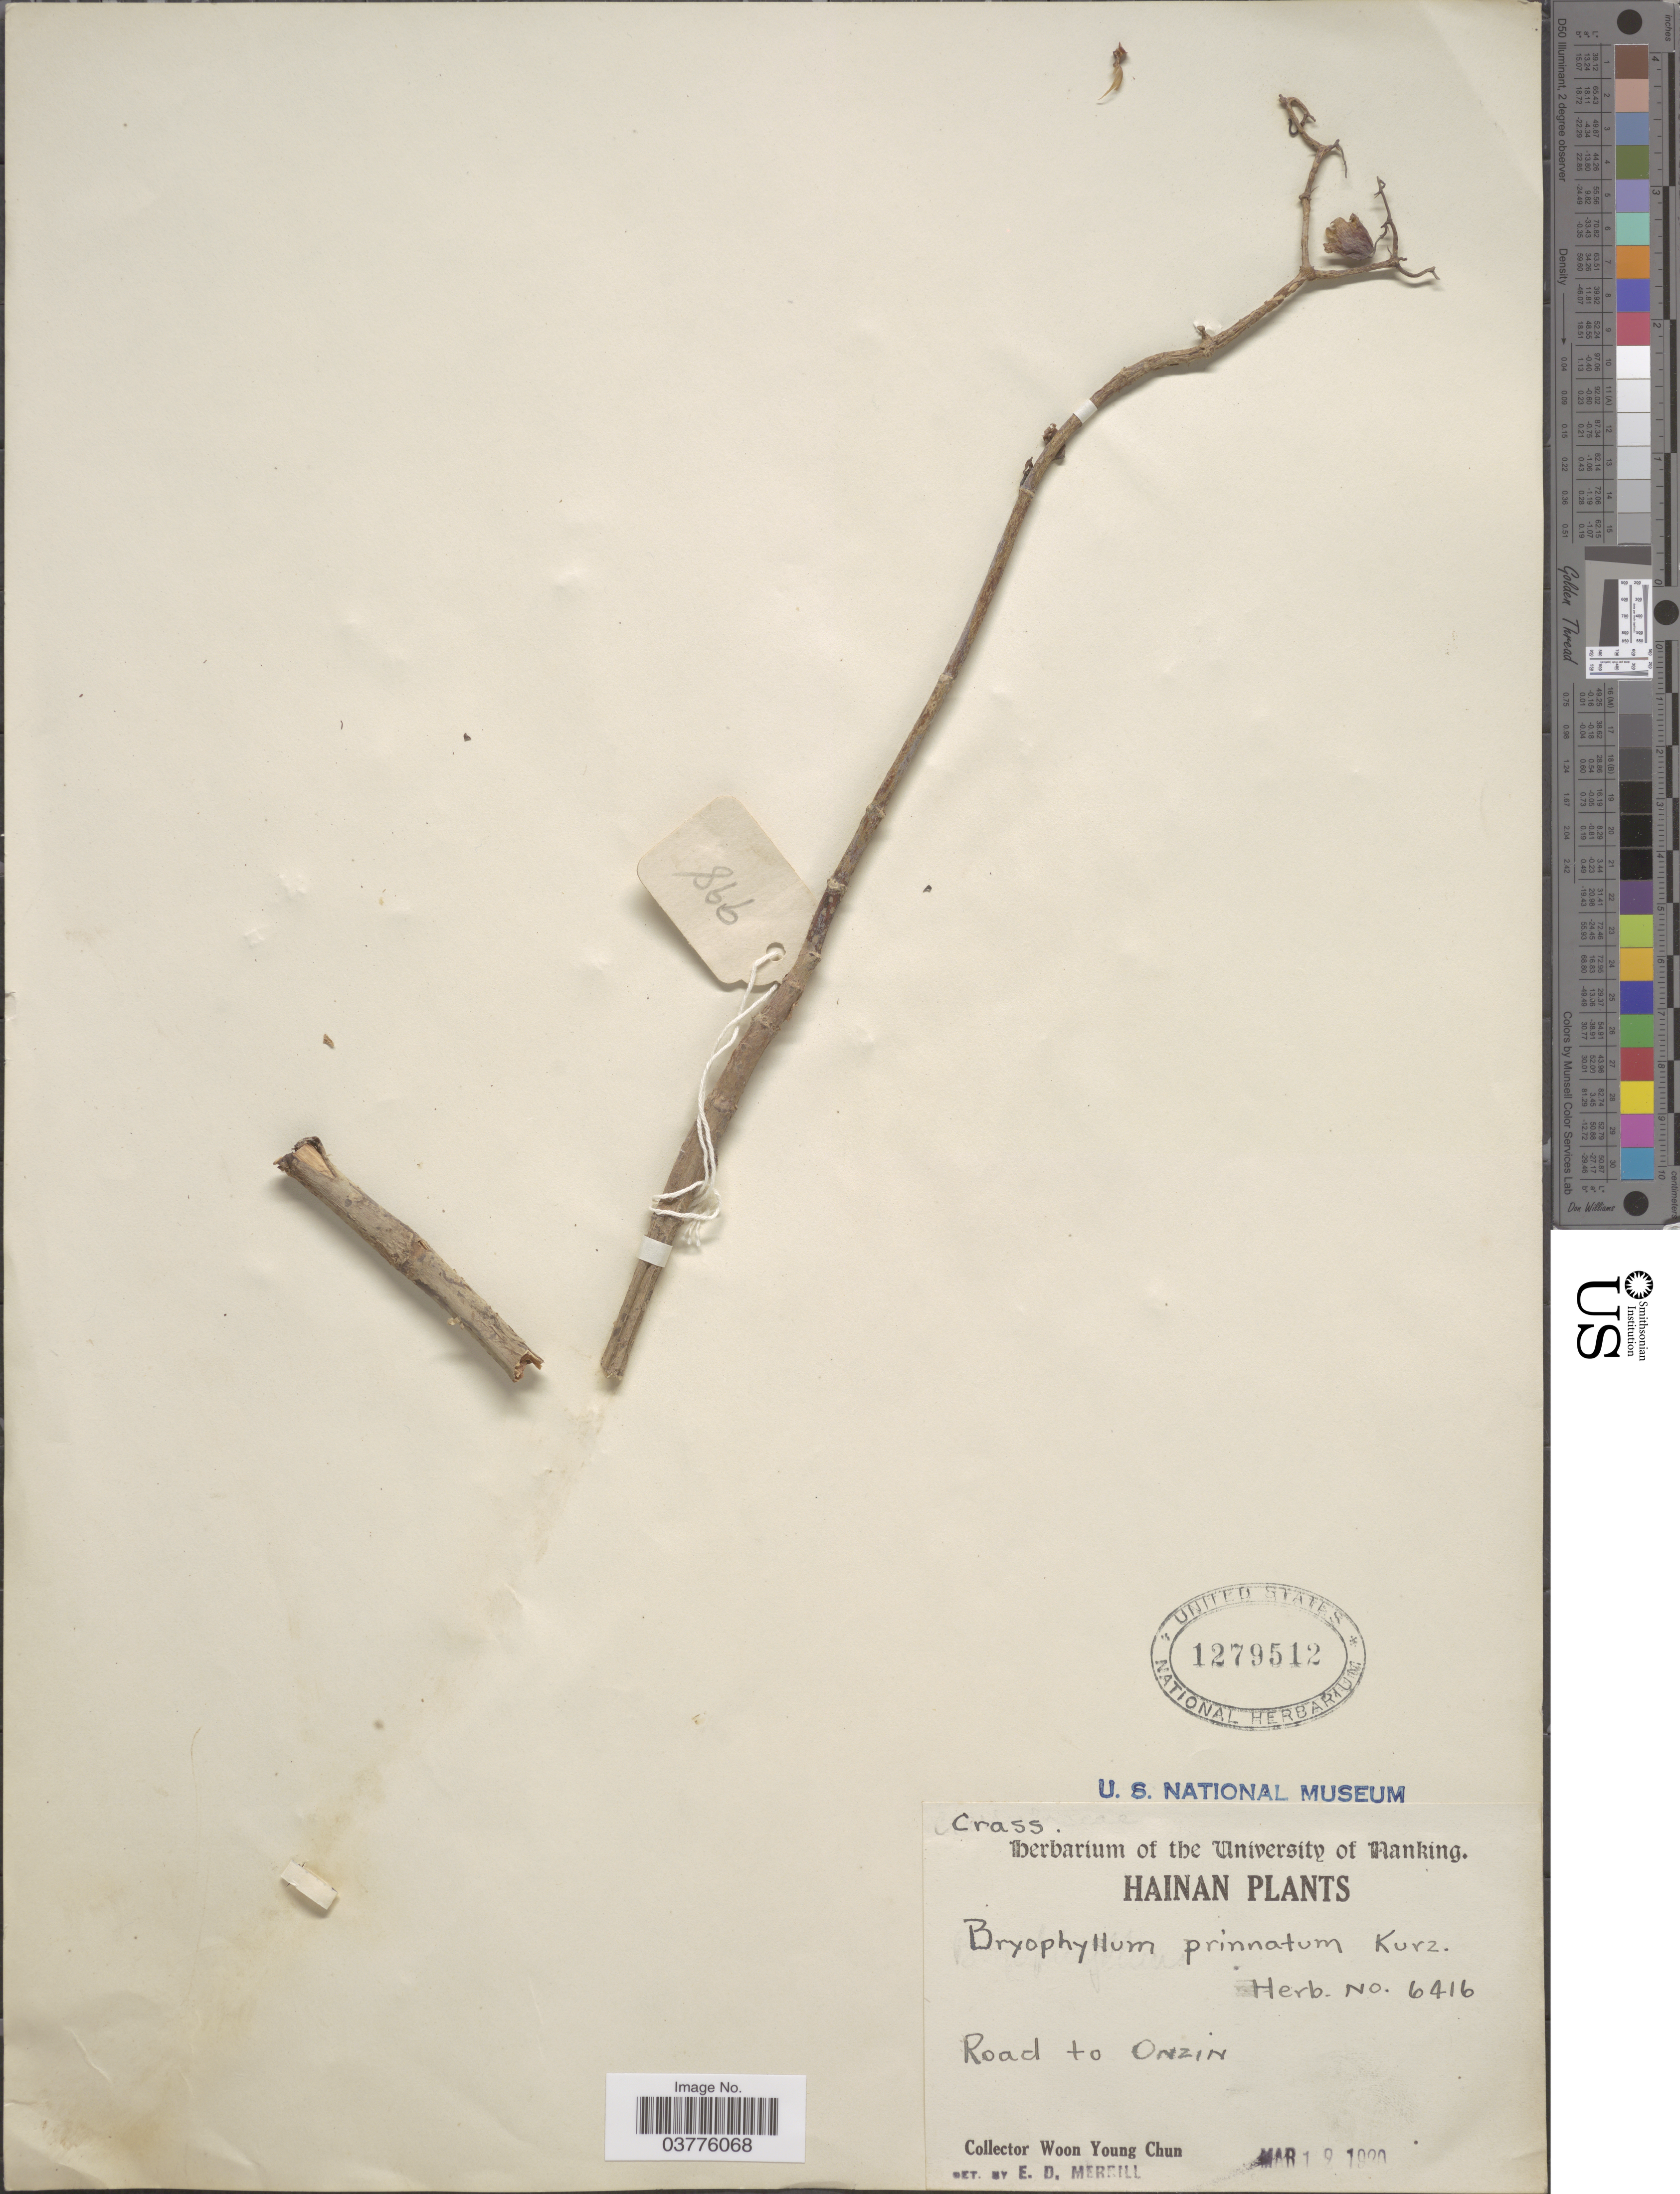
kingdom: Plantae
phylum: Tracheophyta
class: Magnoliopsida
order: Saxifragales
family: Crassulaceae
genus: Kalanchoe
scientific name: Kalanchoe pinnata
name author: (Lam.) Pers.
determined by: Strong, Mark T., (BOT), Smithsonian Institution - National Museum of Natural History (UNITED STATES)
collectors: W. Y. Chun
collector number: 6416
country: China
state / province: Hainan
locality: Road to Onzin.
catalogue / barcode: US 1279512